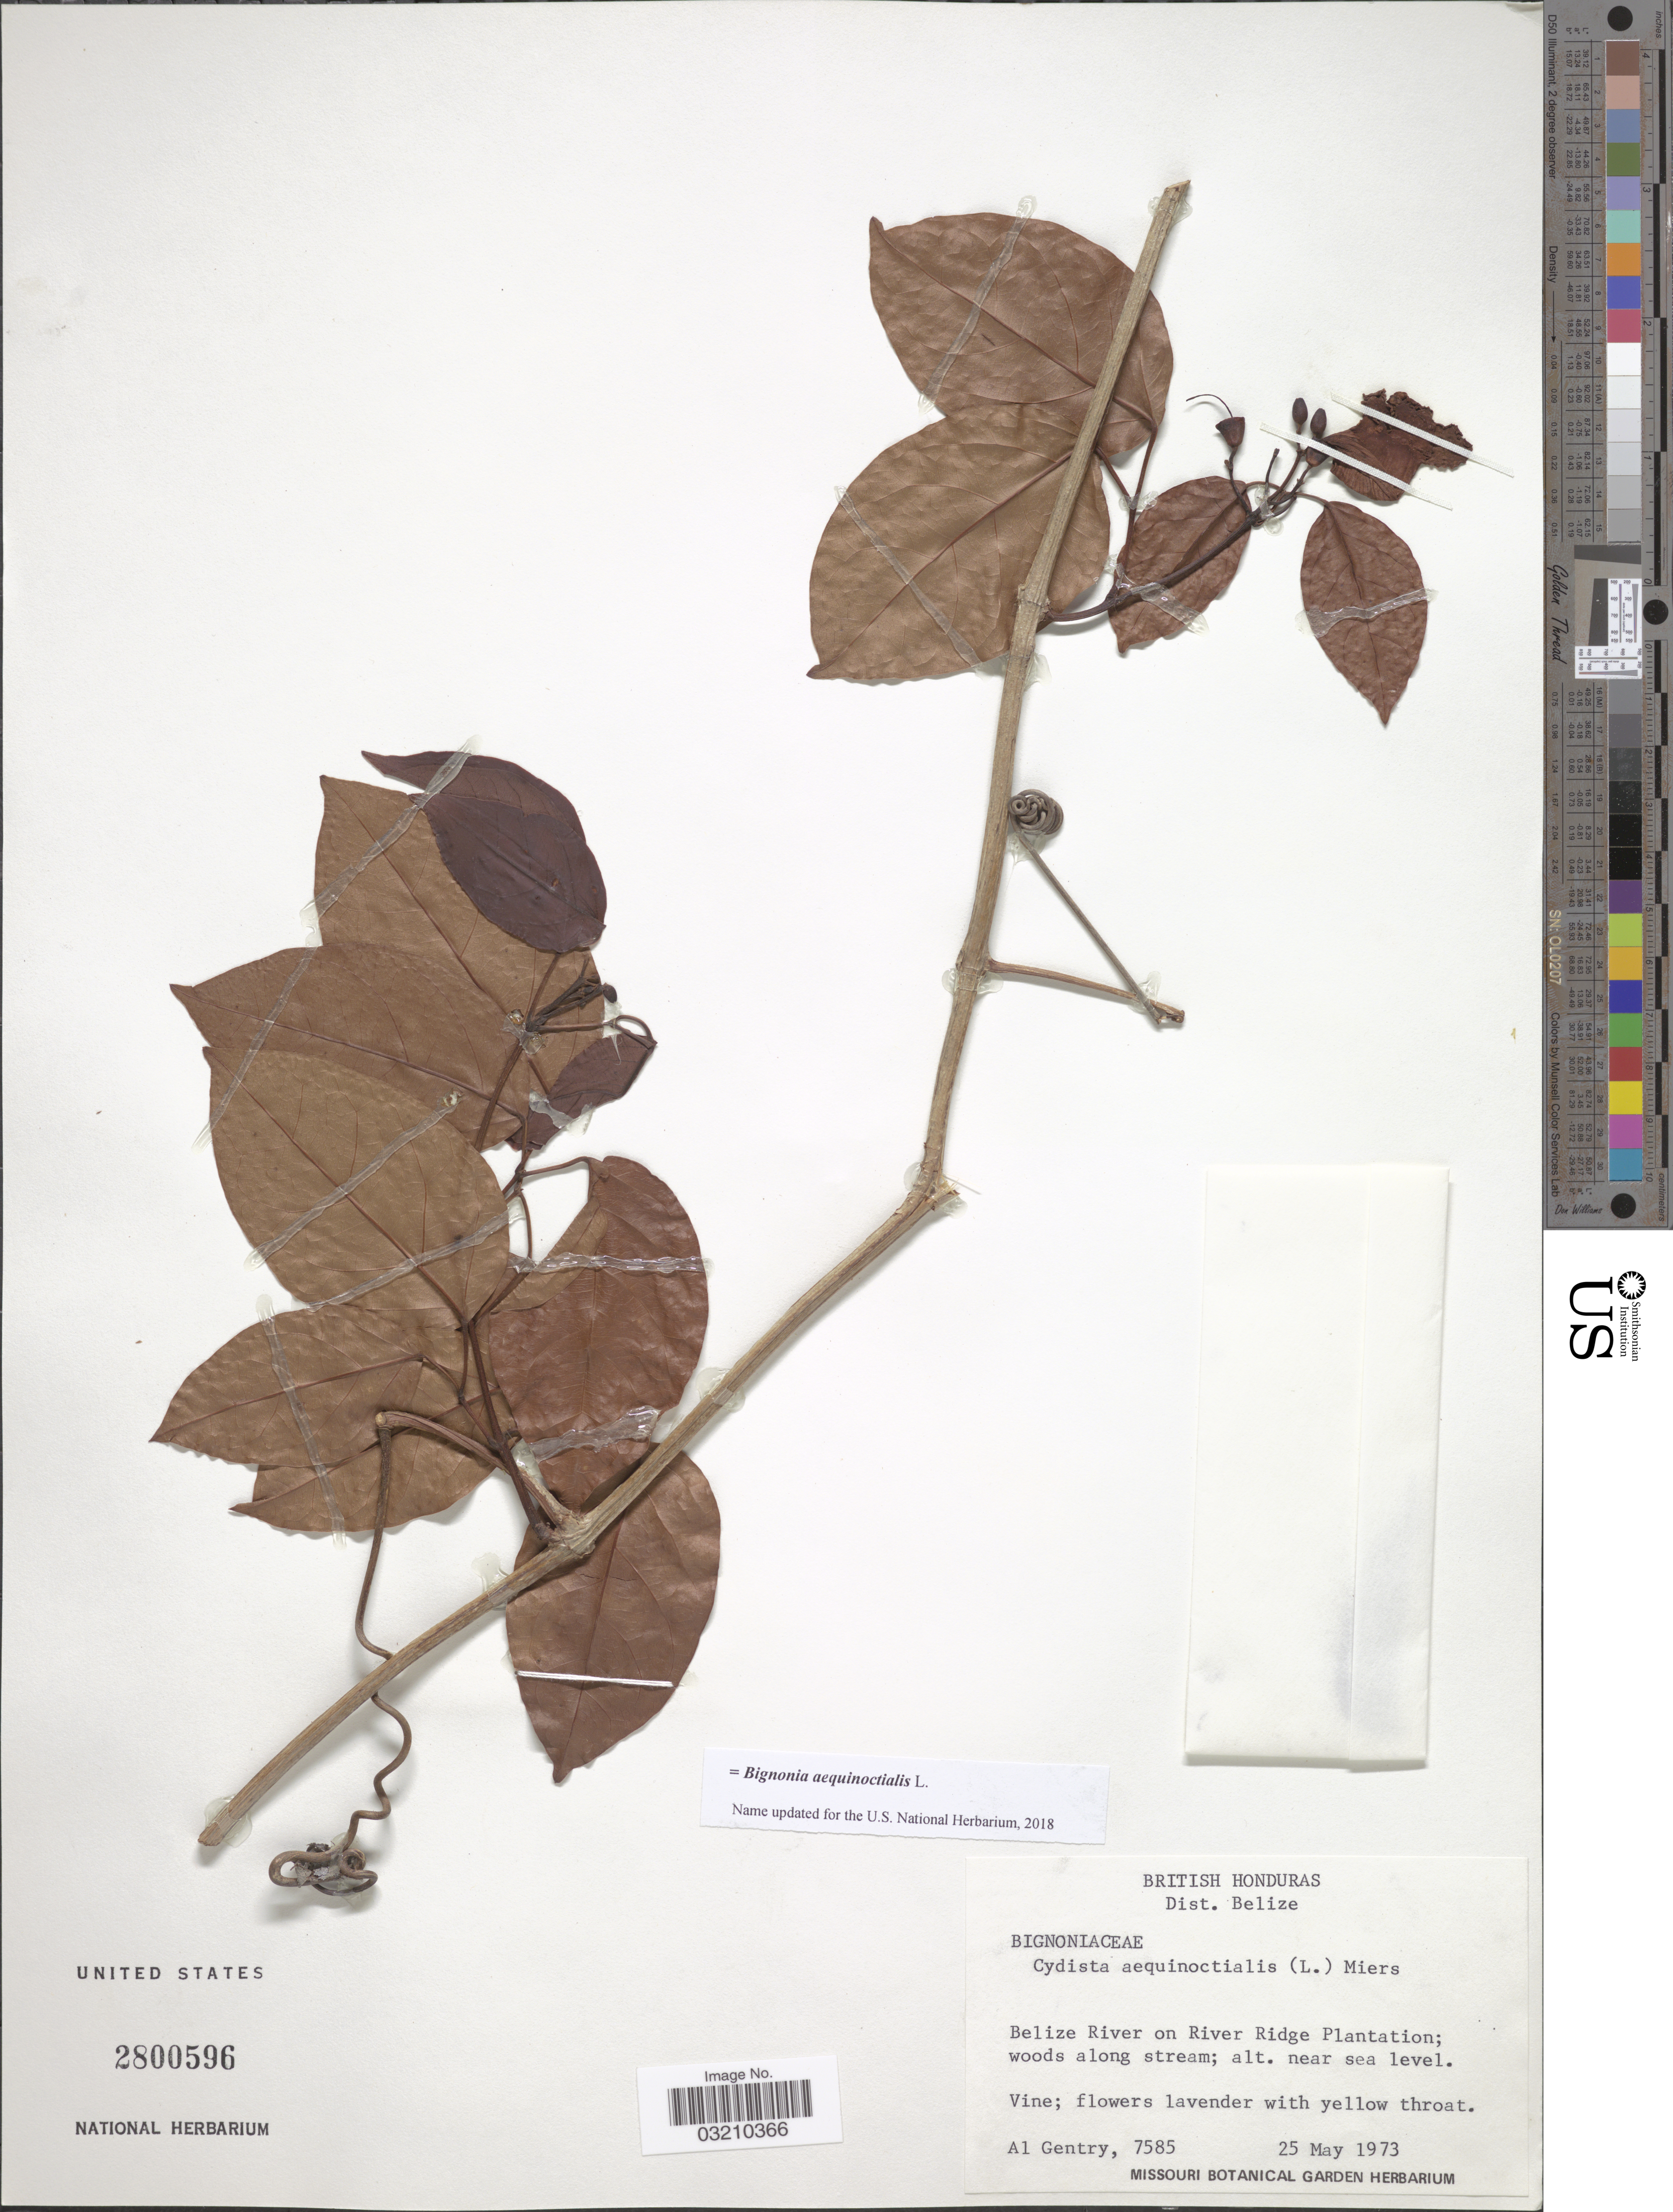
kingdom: Plantae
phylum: Tracheophyta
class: Magnoliopsida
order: Lamiales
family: Bignoniaceae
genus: Bignonia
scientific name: Bignonia aequinoctialis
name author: L.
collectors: A. H. Gentry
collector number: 7585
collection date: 1973-05-25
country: Belize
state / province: Belize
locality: British Honduras. Dist. Belize. Belize River on River Ridge Plantation.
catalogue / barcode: US 2800596